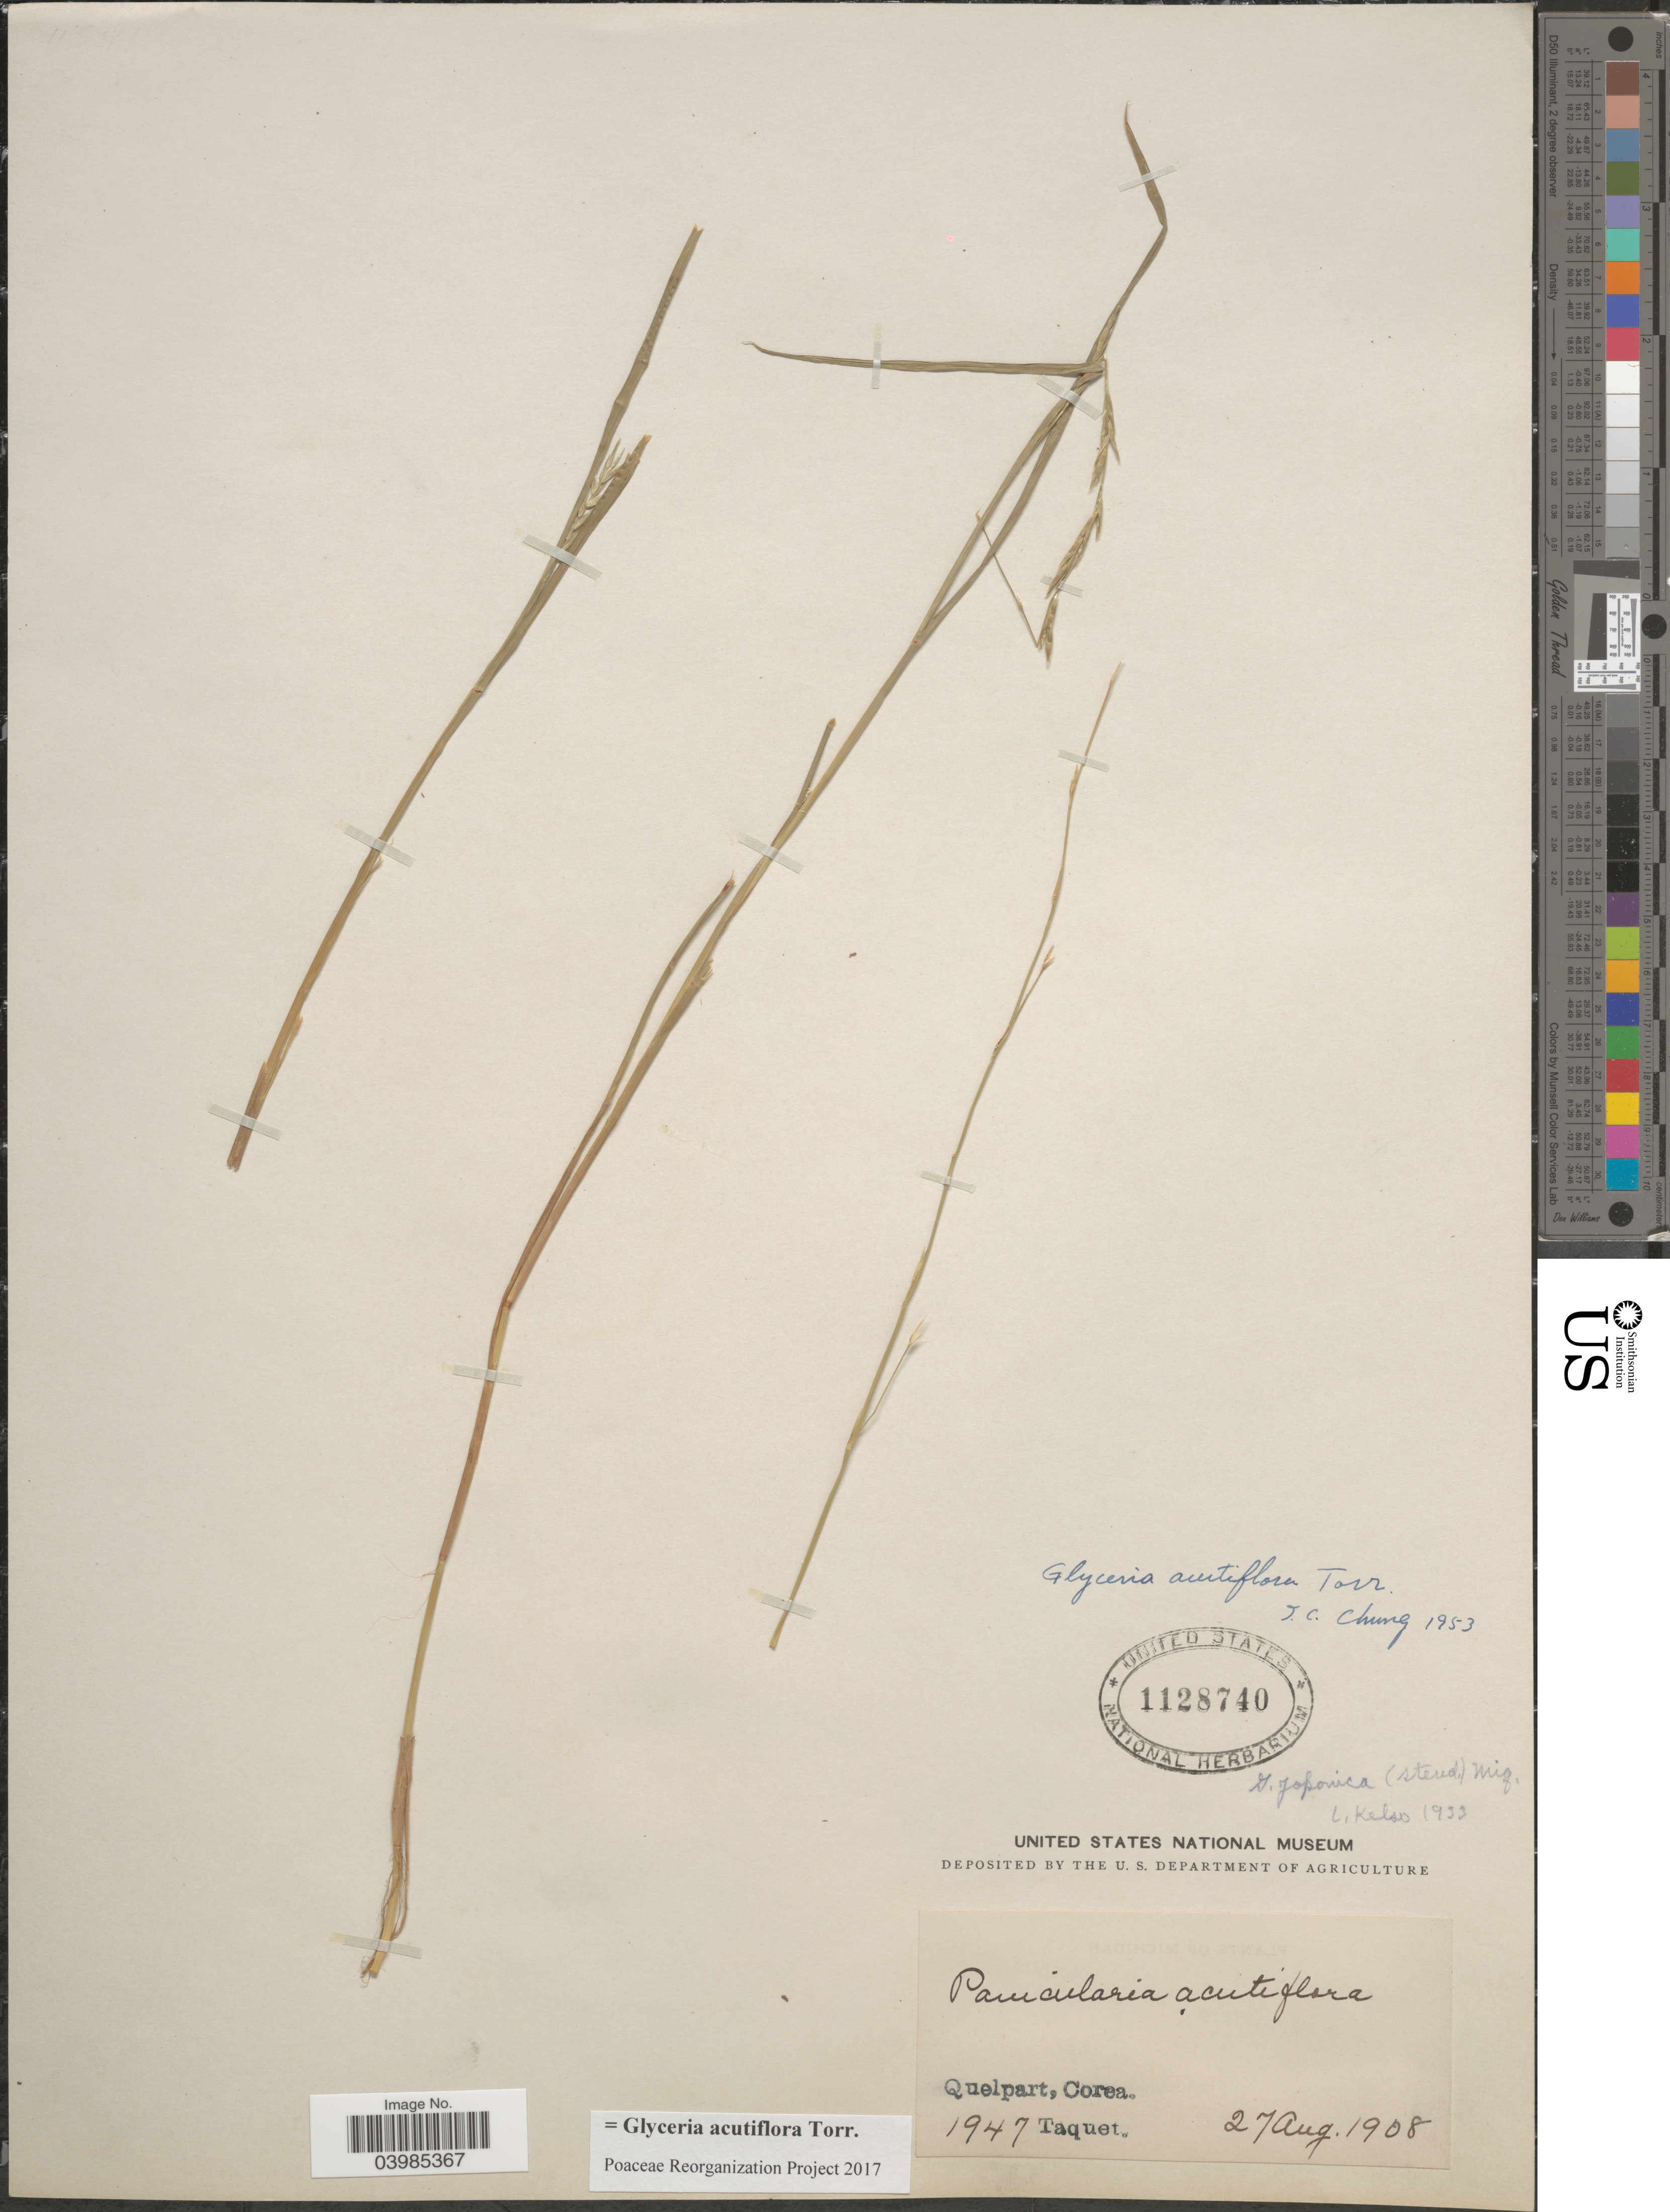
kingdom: Plantae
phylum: Tracheophyta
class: Liliopsida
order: Poales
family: Poaceae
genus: Glyceria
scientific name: Glyceria acutiflora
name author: Torr.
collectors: Taquet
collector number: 1947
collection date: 1908-08-27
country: South Korea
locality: Quelpart, Corea.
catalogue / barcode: US 1128740